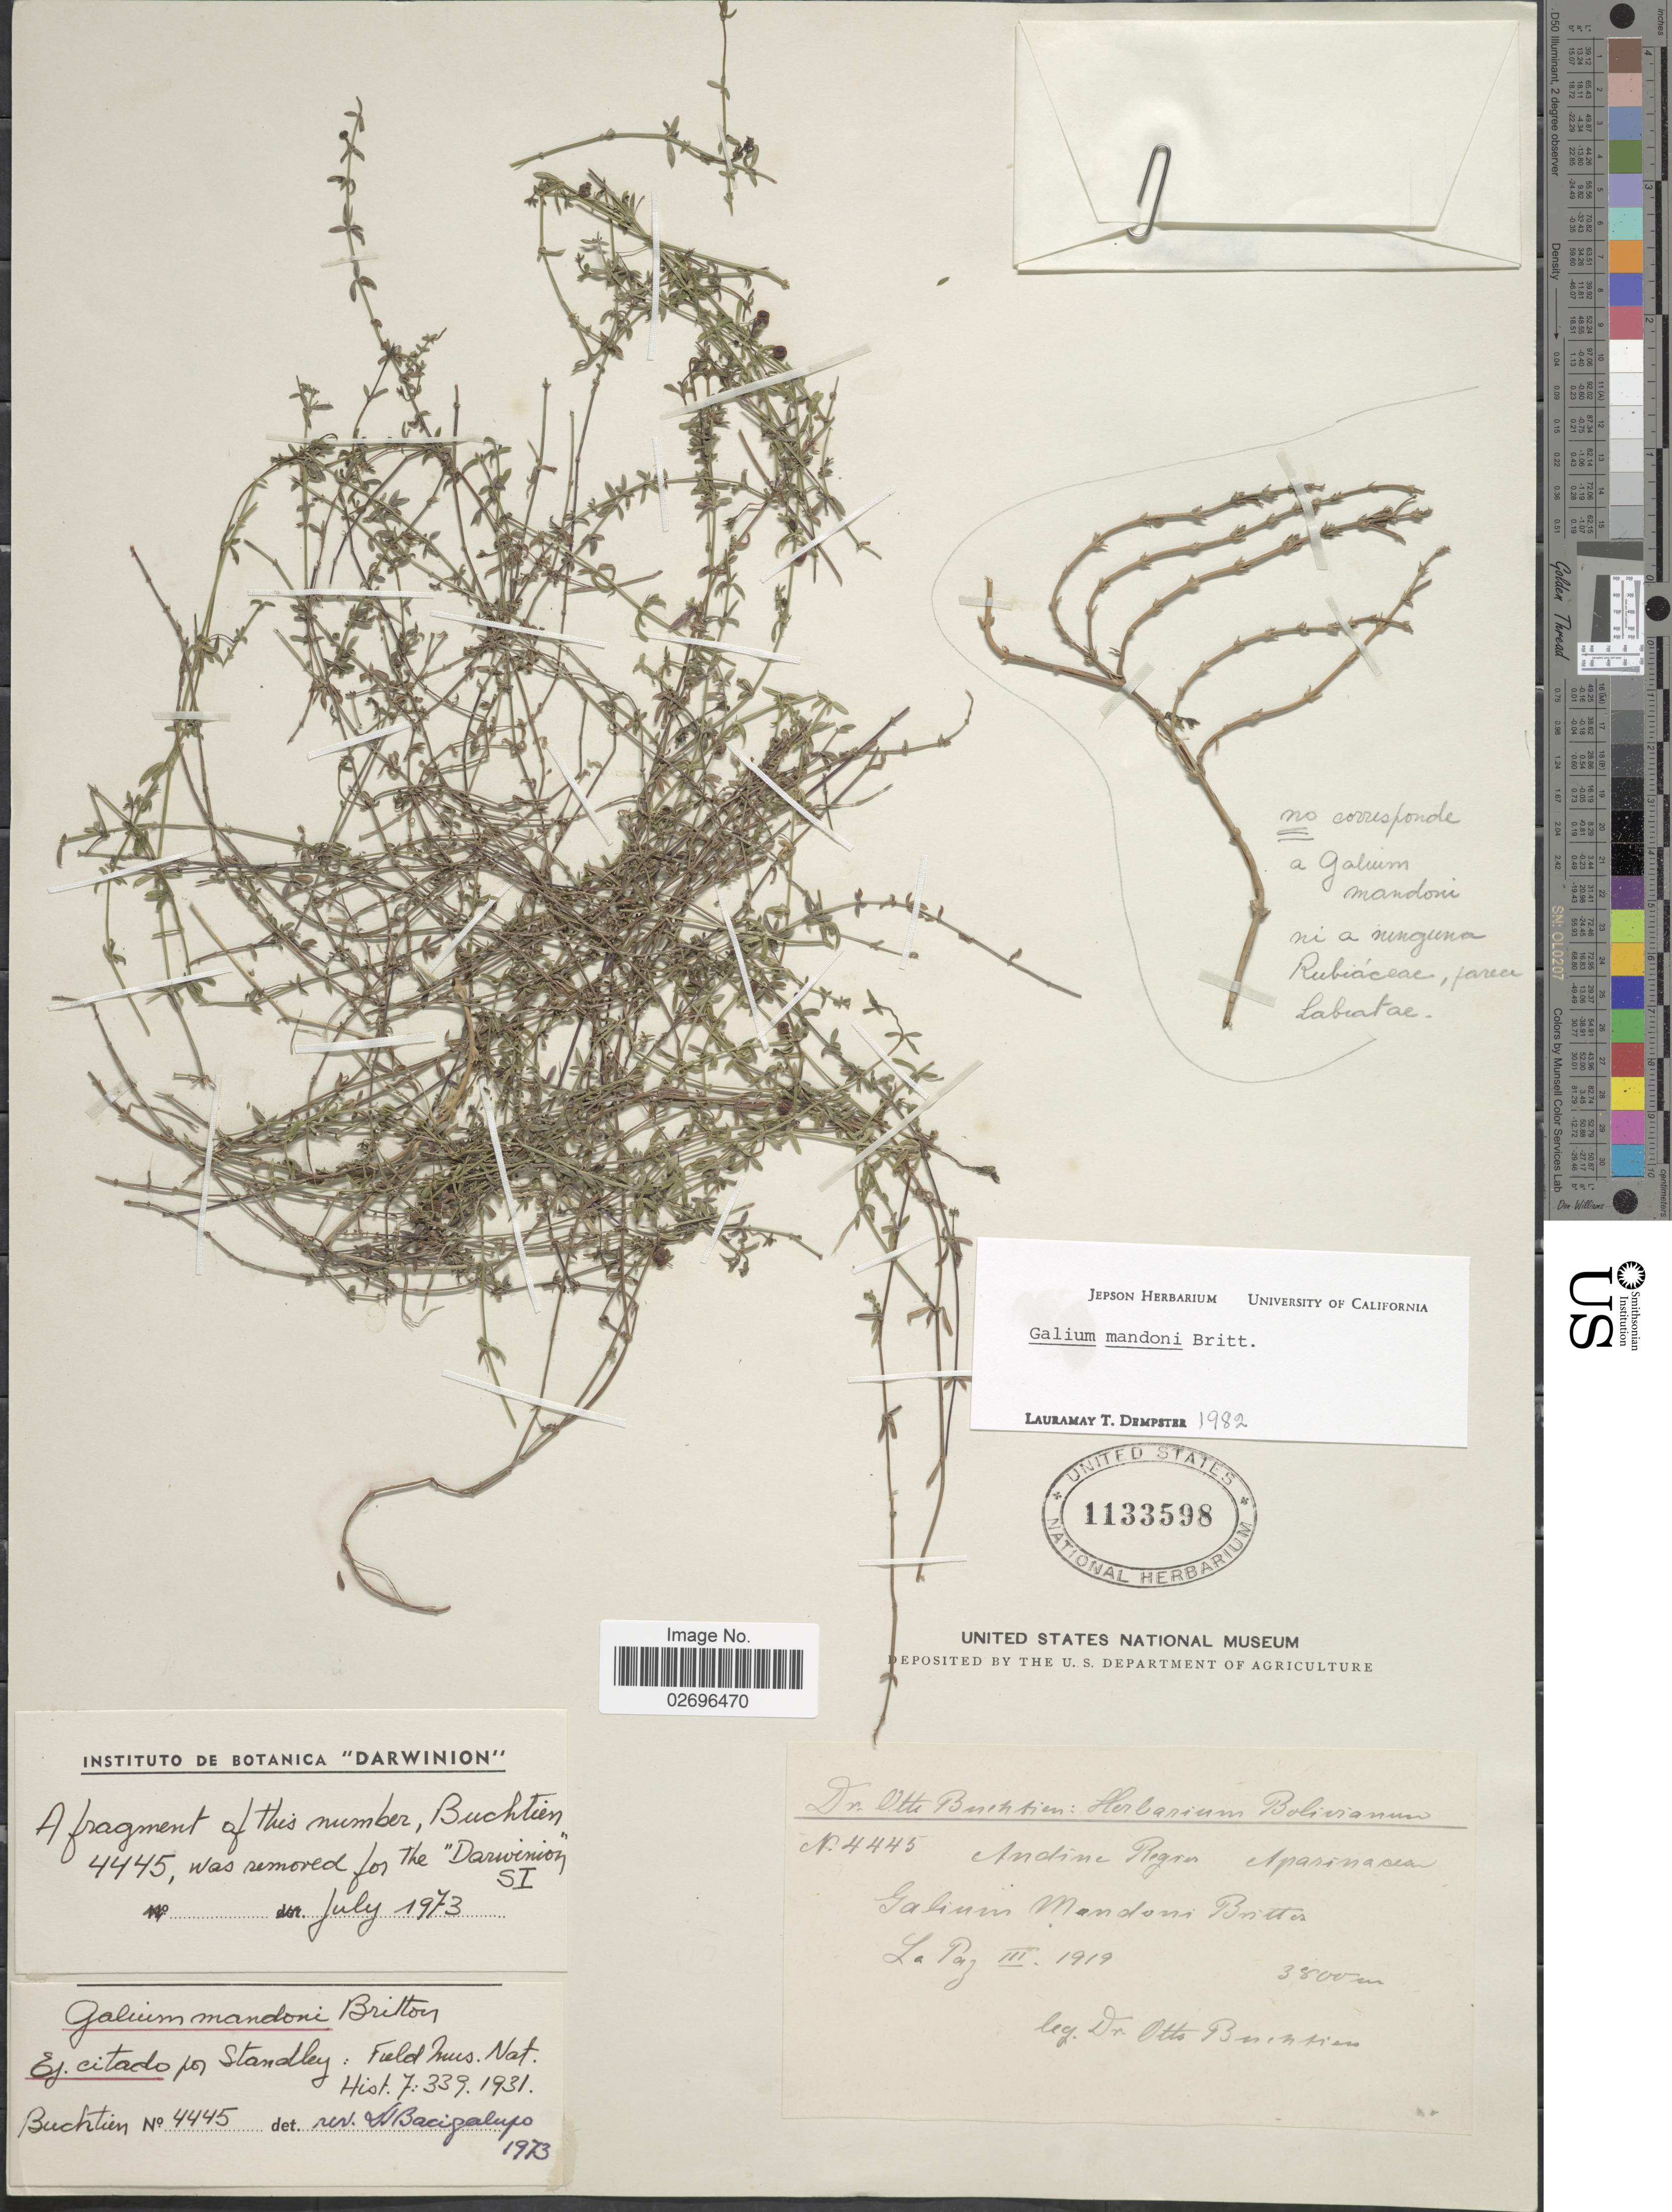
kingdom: Plantae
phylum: Tracheophyta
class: Magnoliopsida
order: Gentianales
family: Rubiaceae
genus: Galium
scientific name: Galium mandonii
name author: Britton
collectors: O. Buchtien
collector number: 4445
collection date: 1919-03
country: Bolivia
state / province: La Paz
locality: Andine Region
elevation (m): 3800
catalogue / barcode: US 1133598